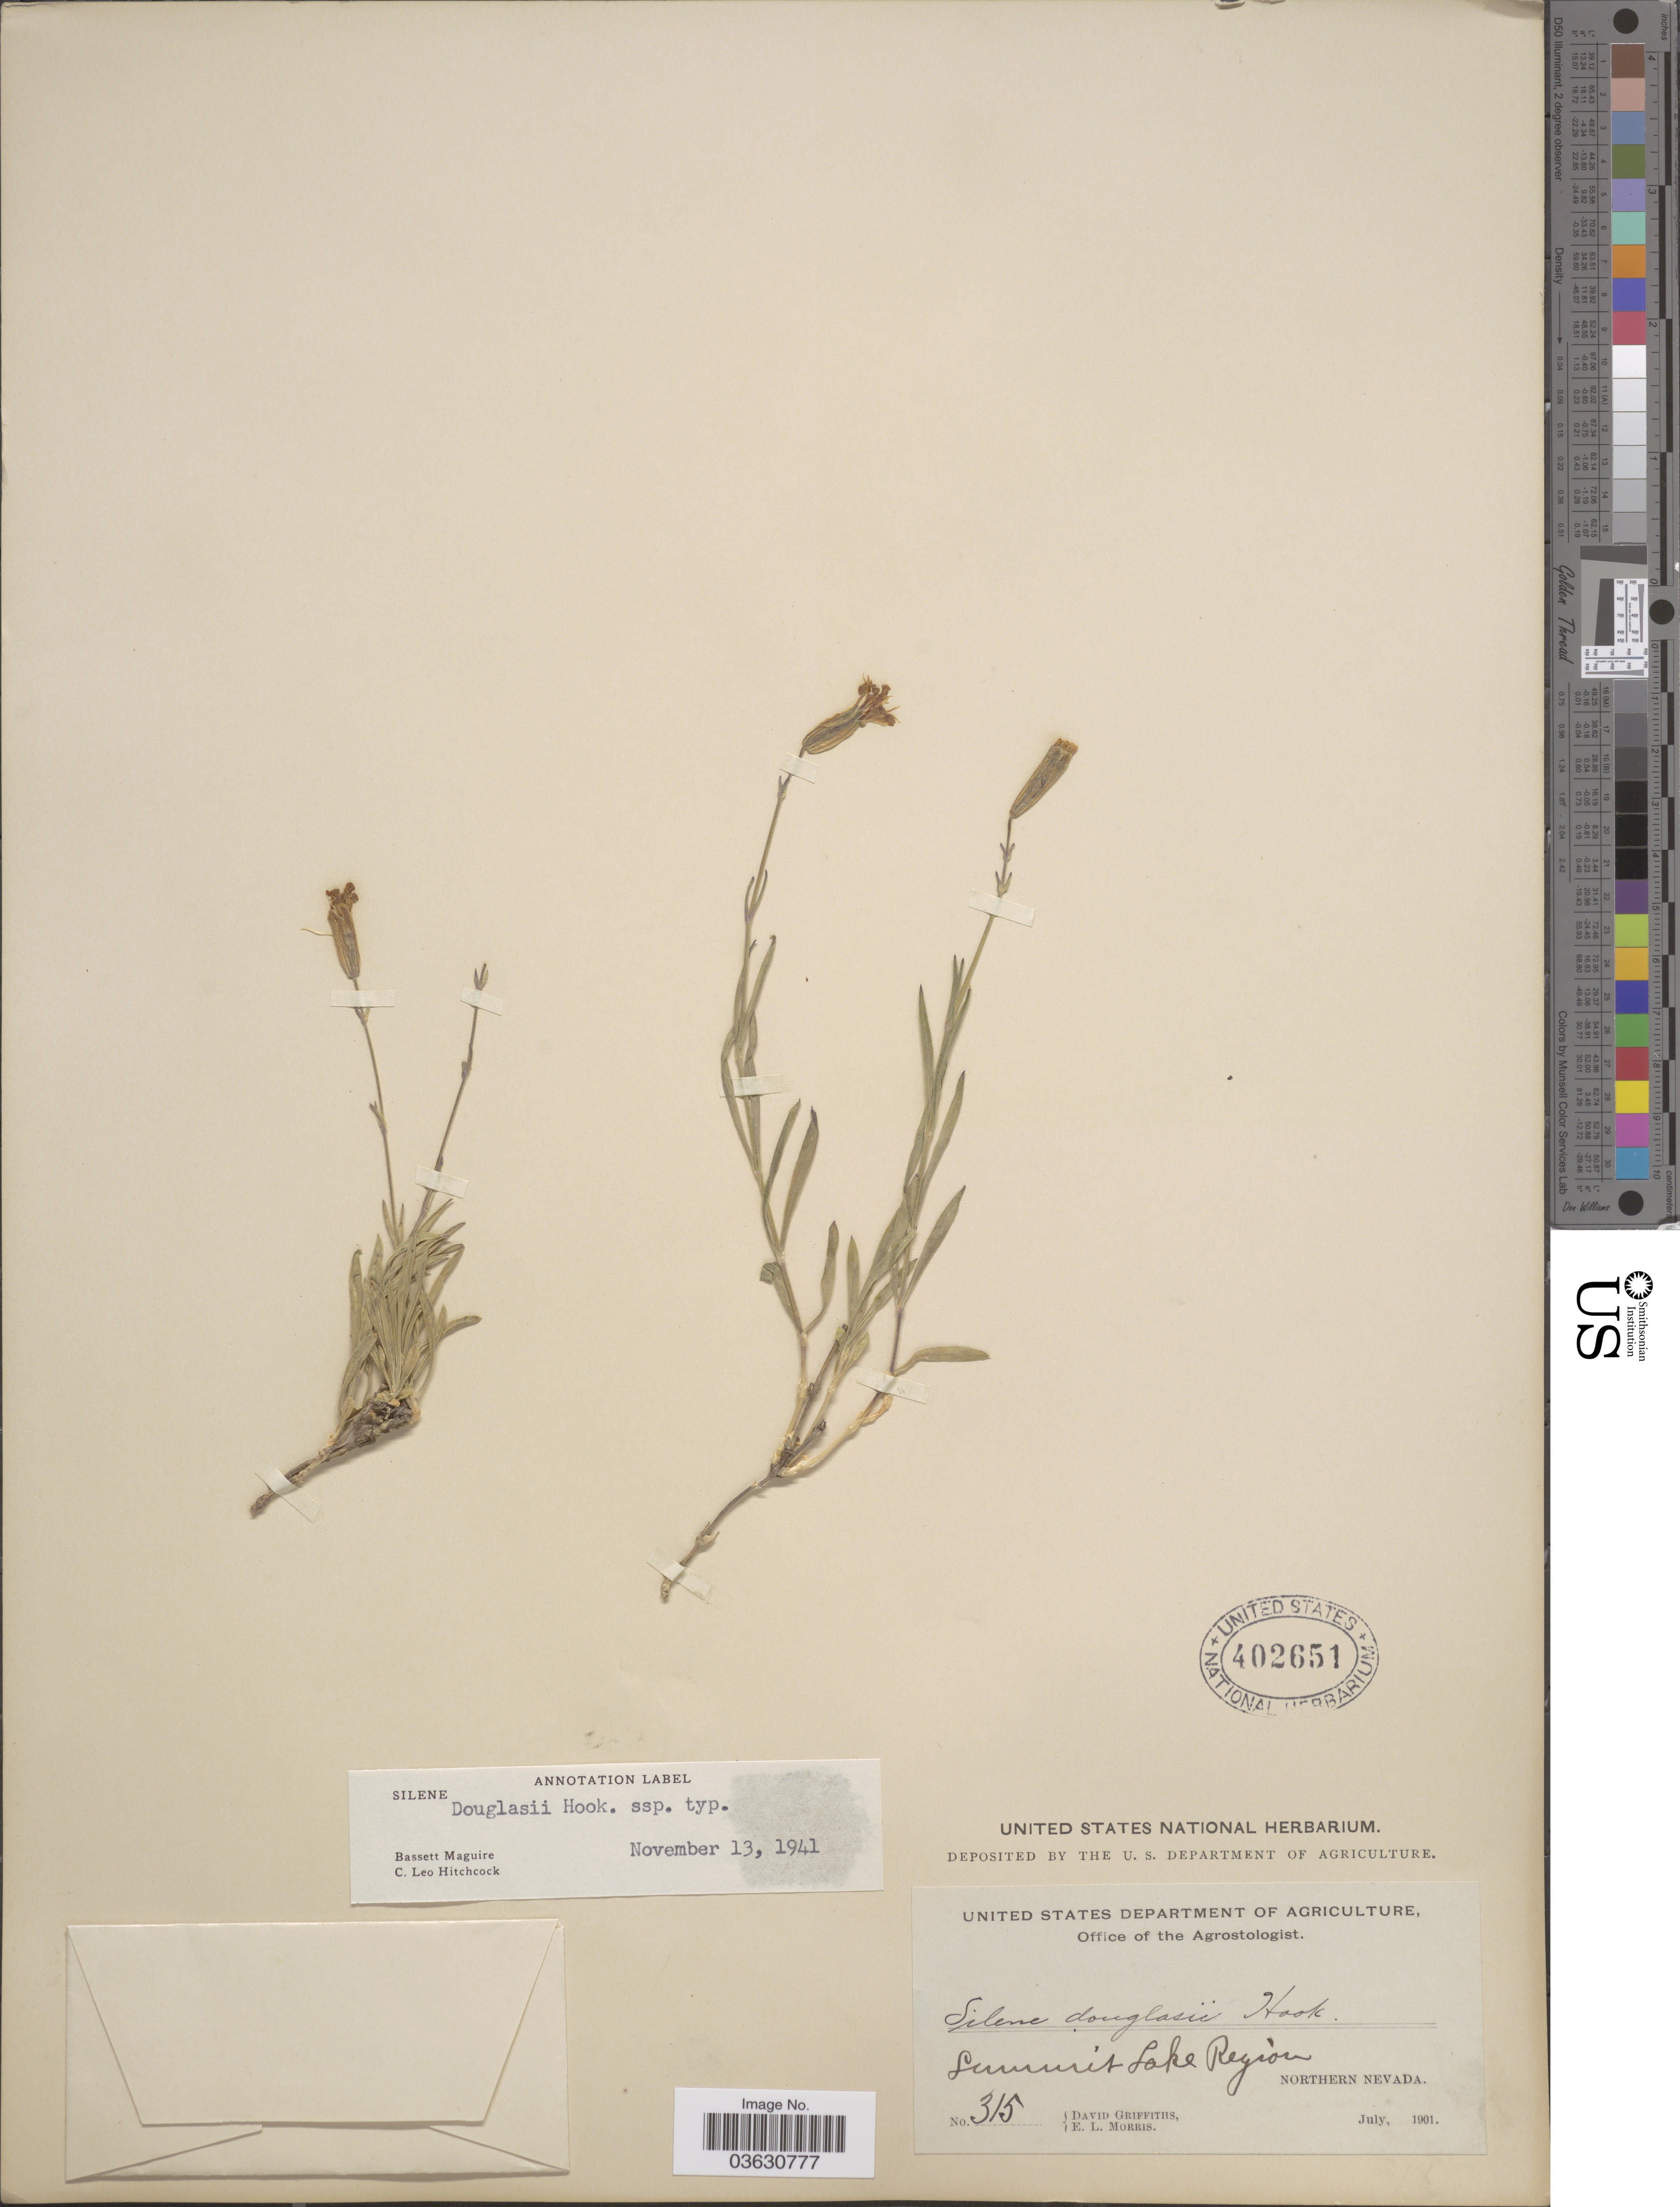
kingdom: Plantae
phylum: Tracheophyta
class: Magnoliopsida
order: Caryophyllales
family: Caryophyllaceae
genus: Silene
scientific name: Silene douglasii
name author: Hook.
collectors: D. Griffiths & E. Morris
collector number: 315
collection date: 1901-07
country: United States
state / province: Nevada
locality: Summit Lake Region, Northern Nevada.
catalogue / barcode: US 402651